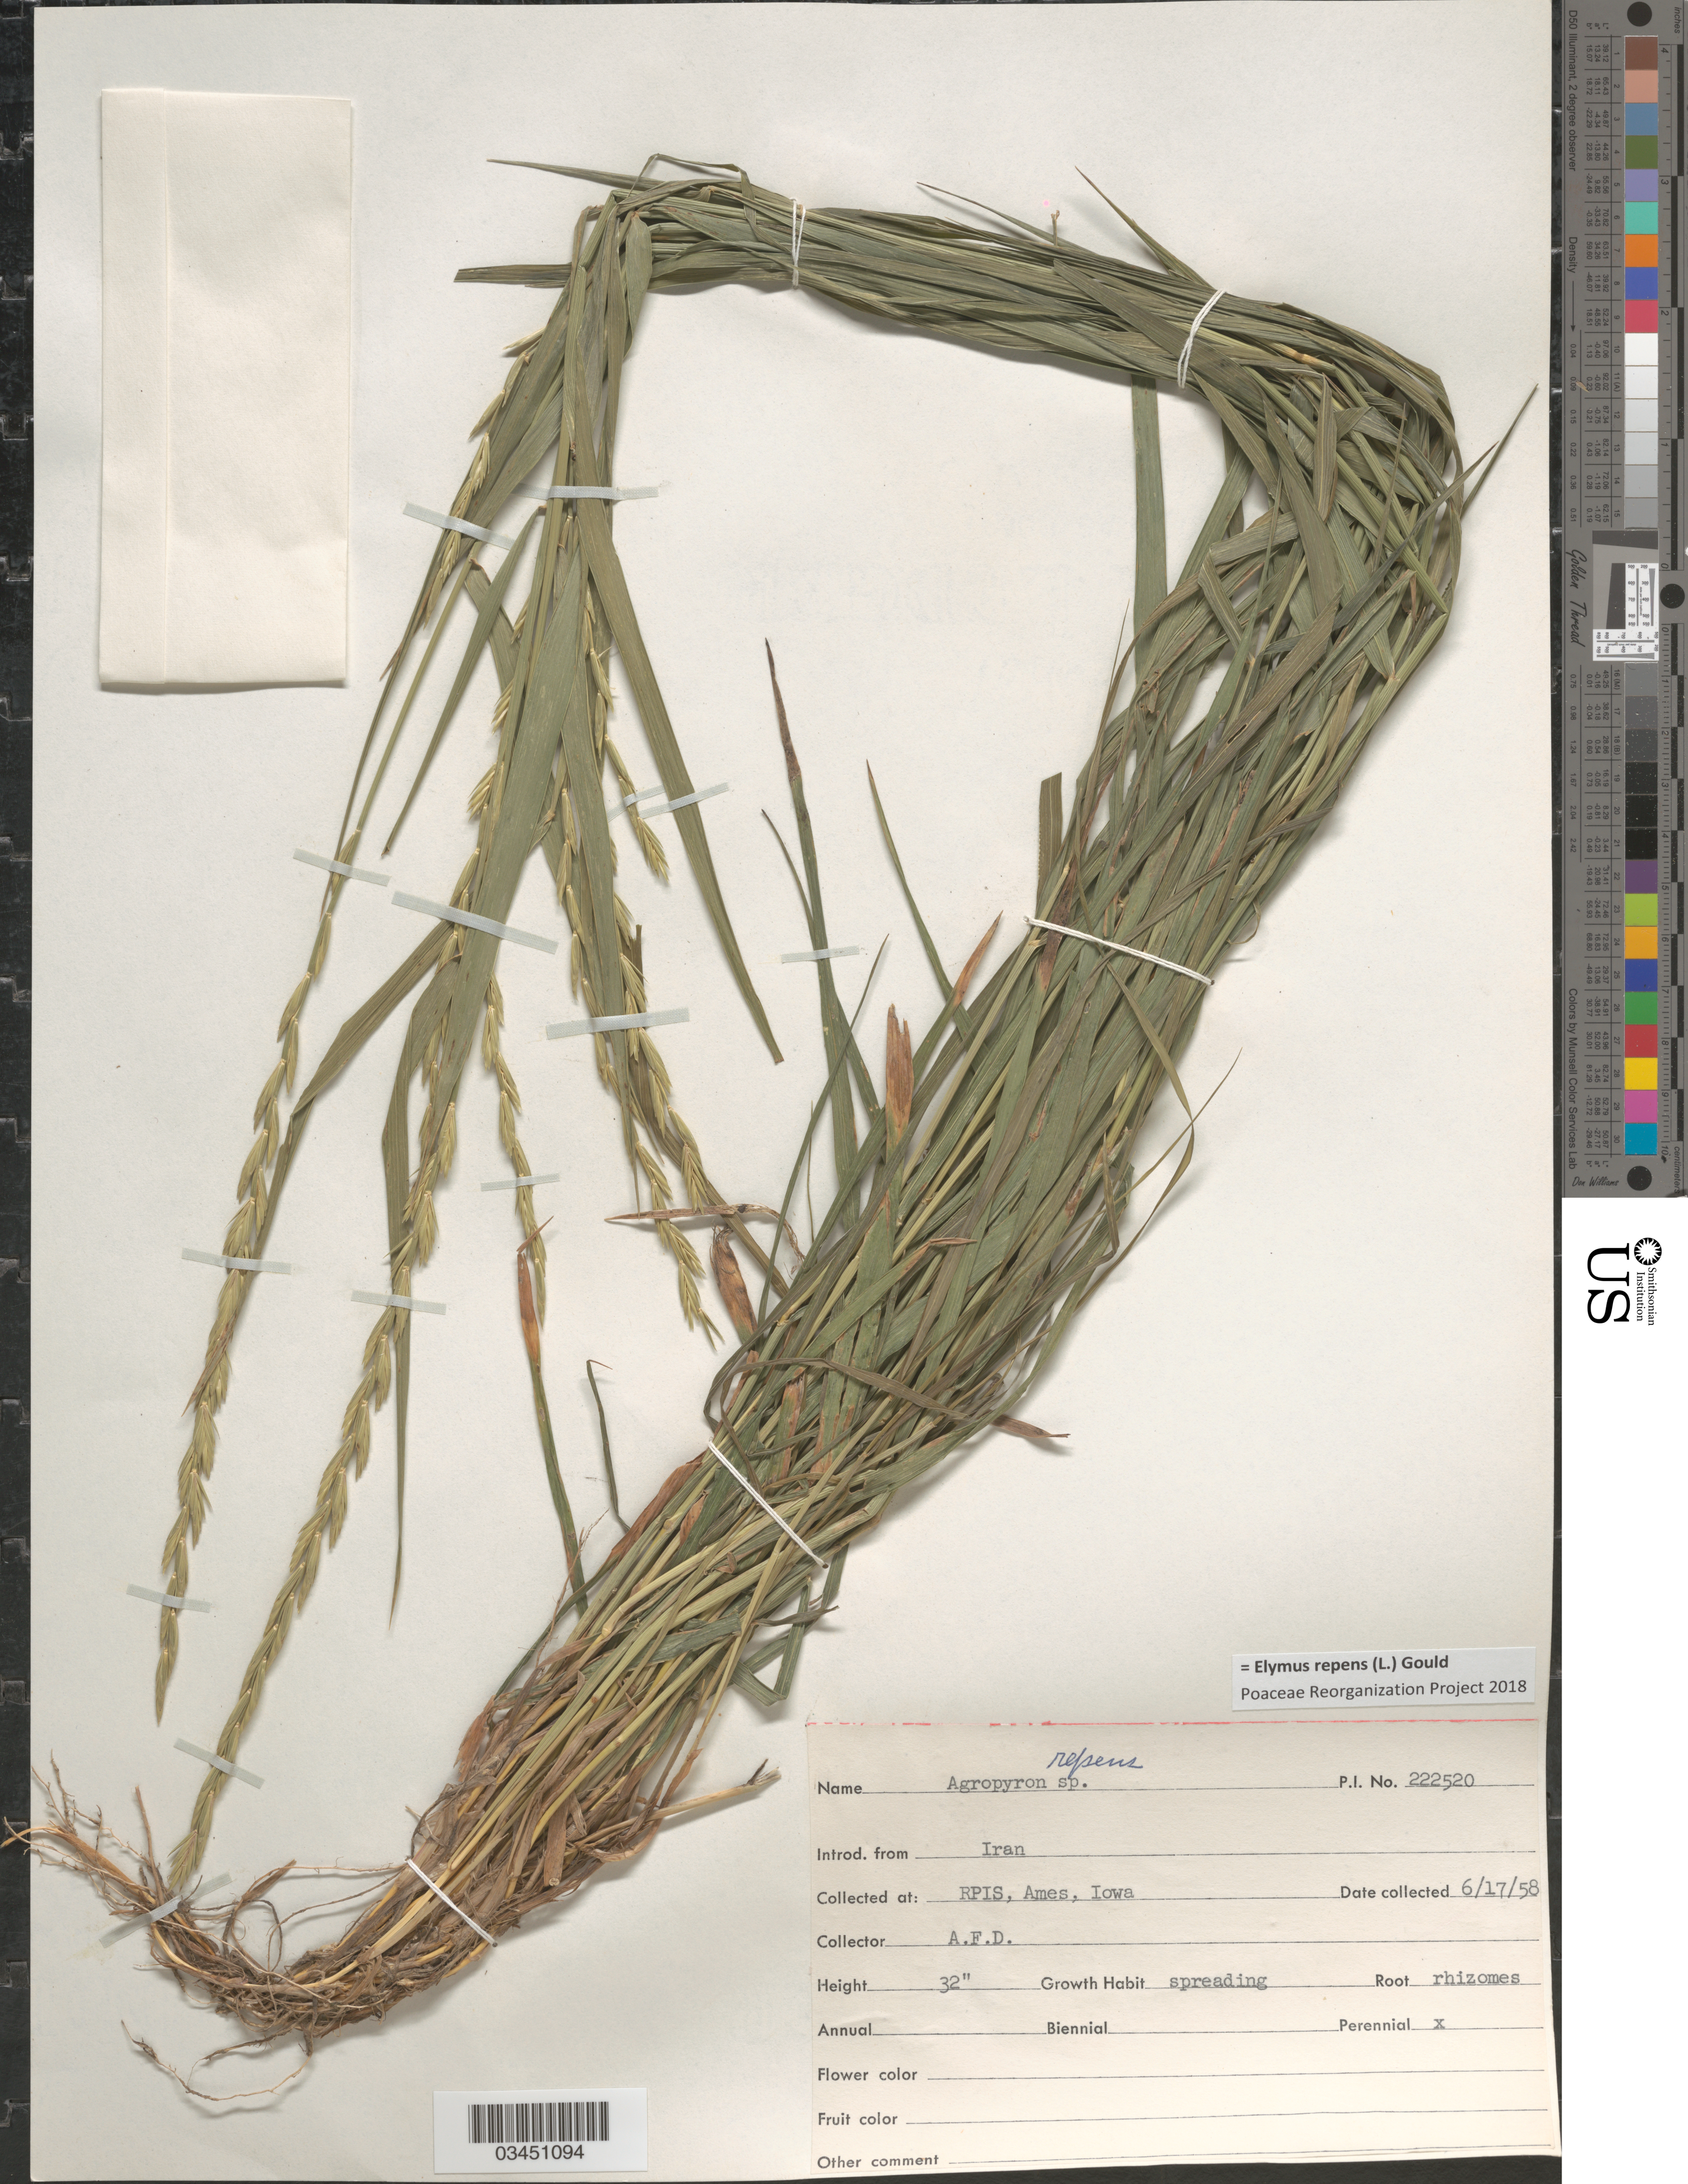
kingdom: Plantae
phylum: Tracheophyta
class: Liliopsida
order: Poales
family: Poaceae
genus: Elymus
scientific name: Elymus repens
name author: (L.) Gould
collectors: A. D.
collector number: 222520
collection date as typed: Transcribed d/m/y: 17/6/58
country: United States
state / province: Iowa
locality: RPIS, Ames.